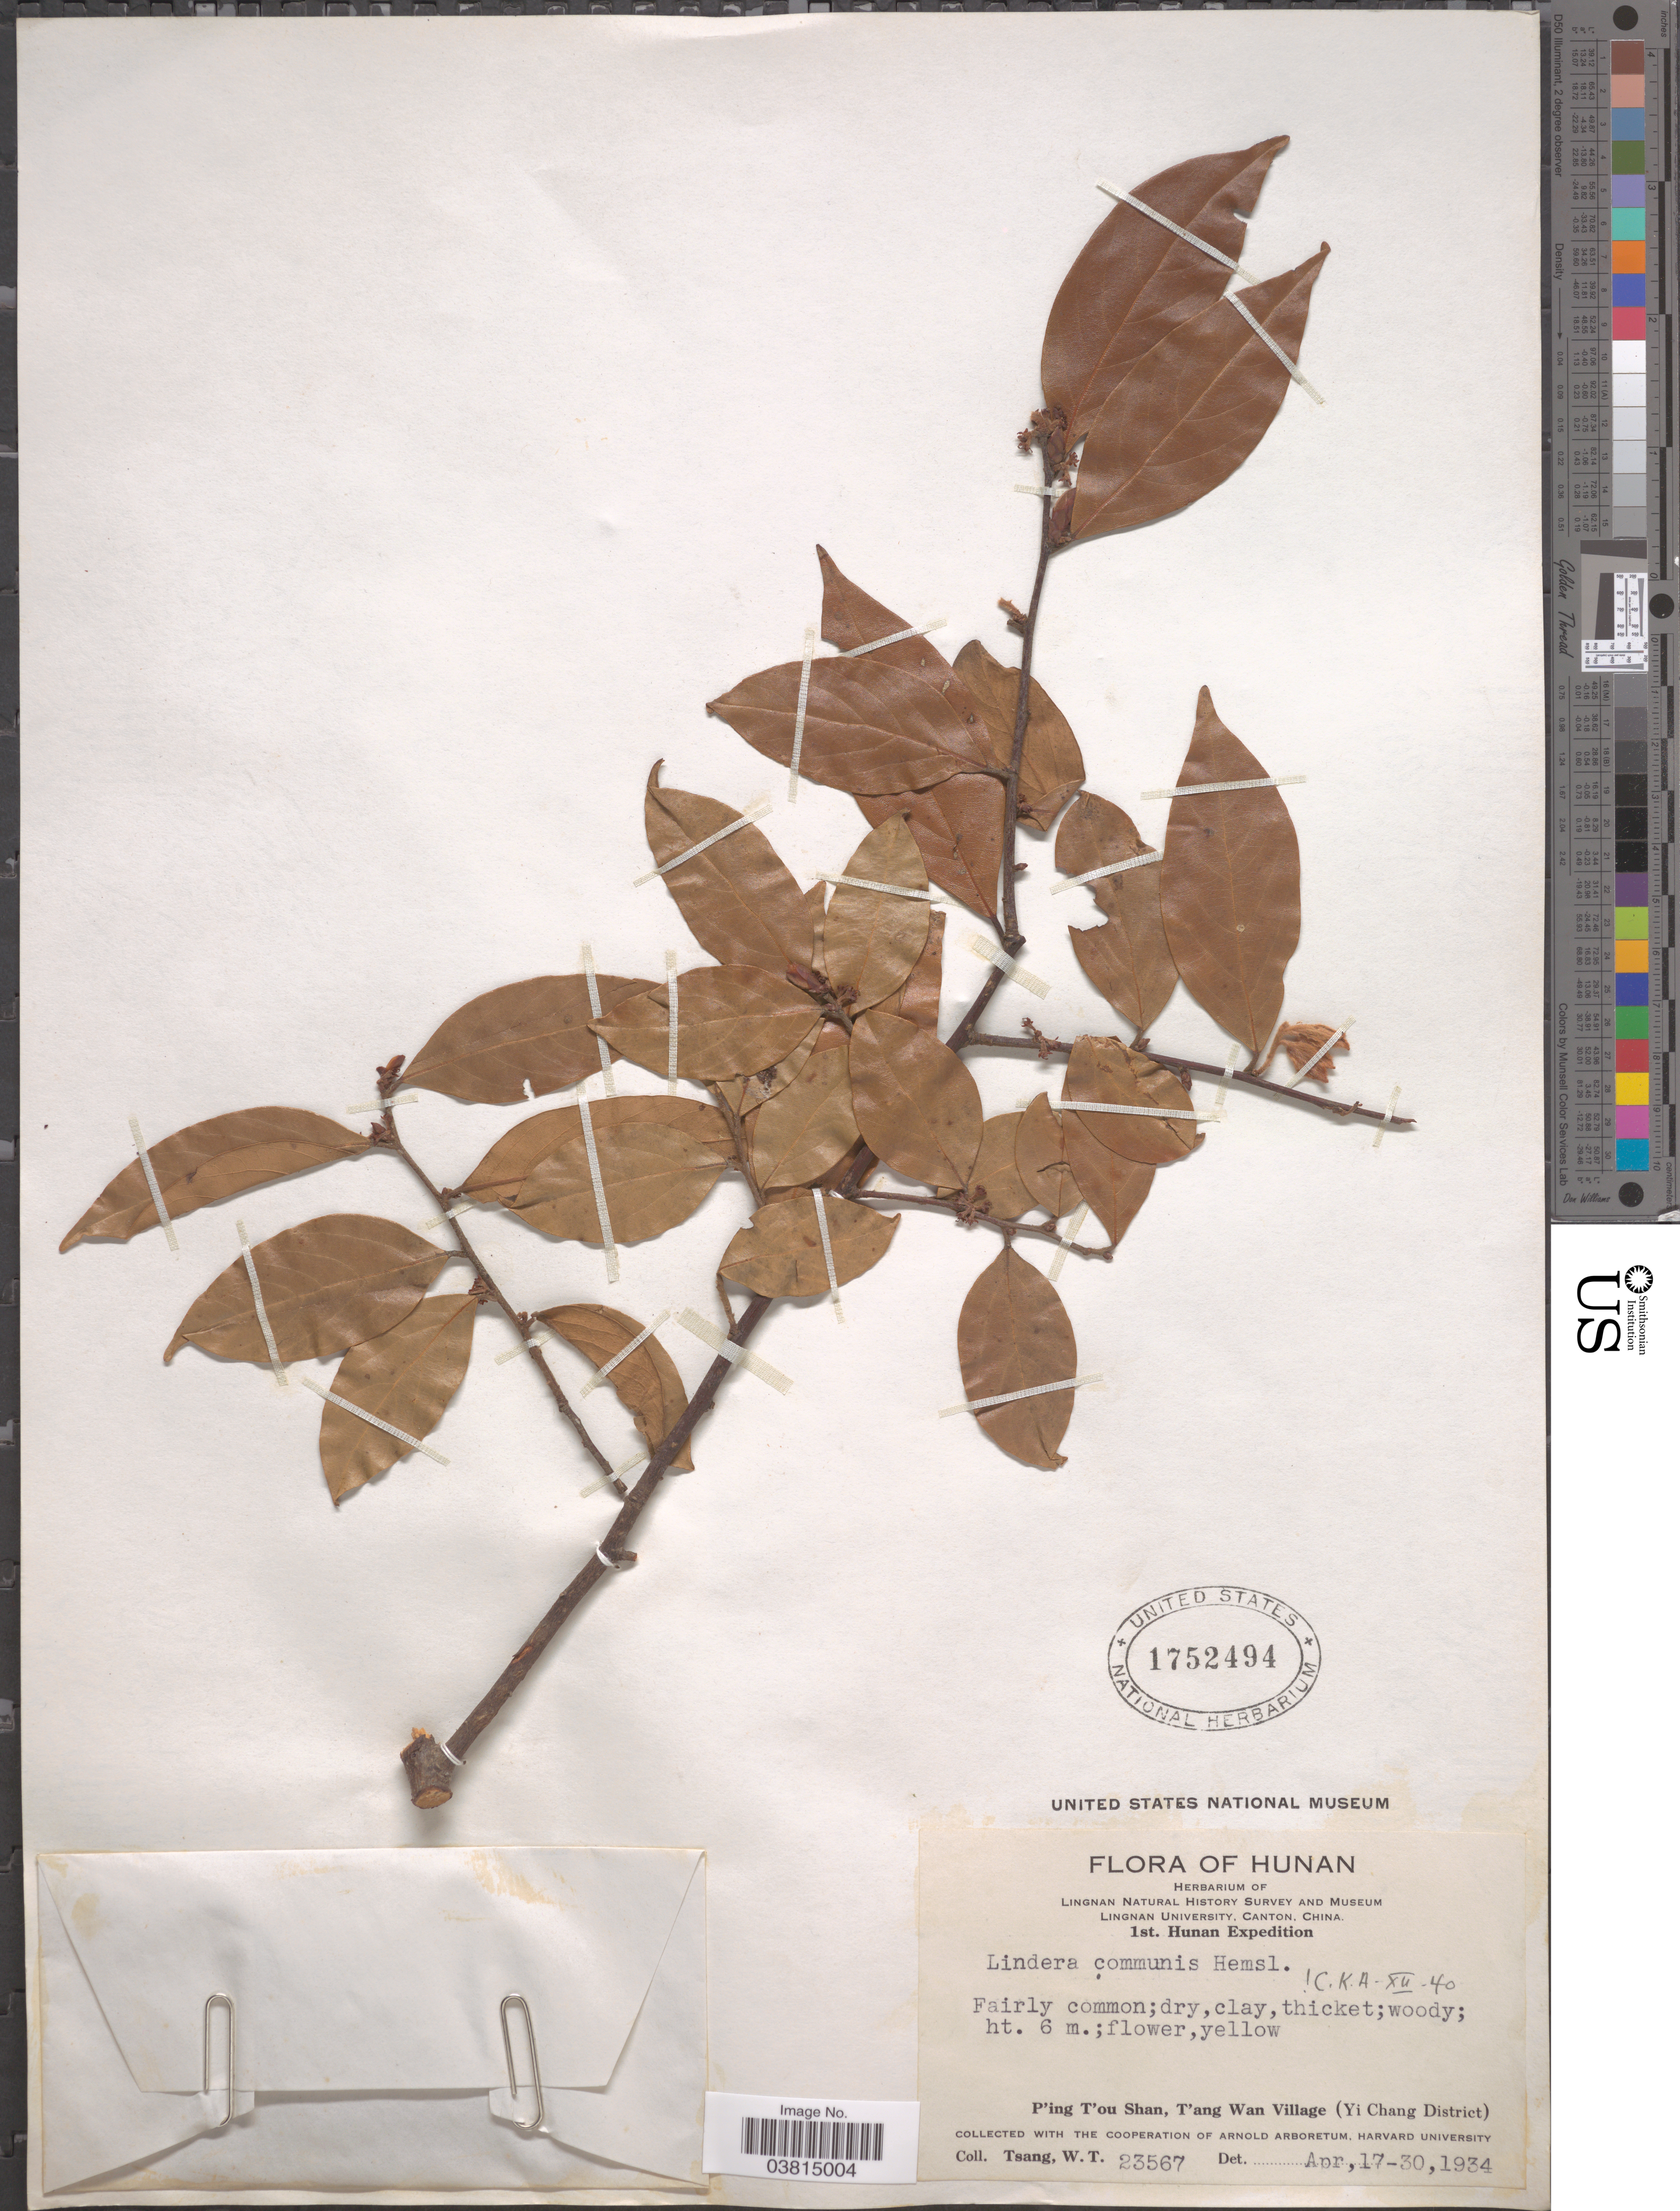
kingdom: Plantae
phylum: Tracheophyta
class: Magnoliopsida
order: Laurales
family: Lauraceae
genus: Lindera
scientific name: Lindera communis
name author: Hemsl.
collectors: W. T. Tsang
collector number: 23567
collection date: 1934-04-17/1934-04-30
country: China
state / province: Hunan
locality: P'ing T'ou Shan, T'ang Wan Village (Yi Chang District).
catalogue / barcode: US 1752494